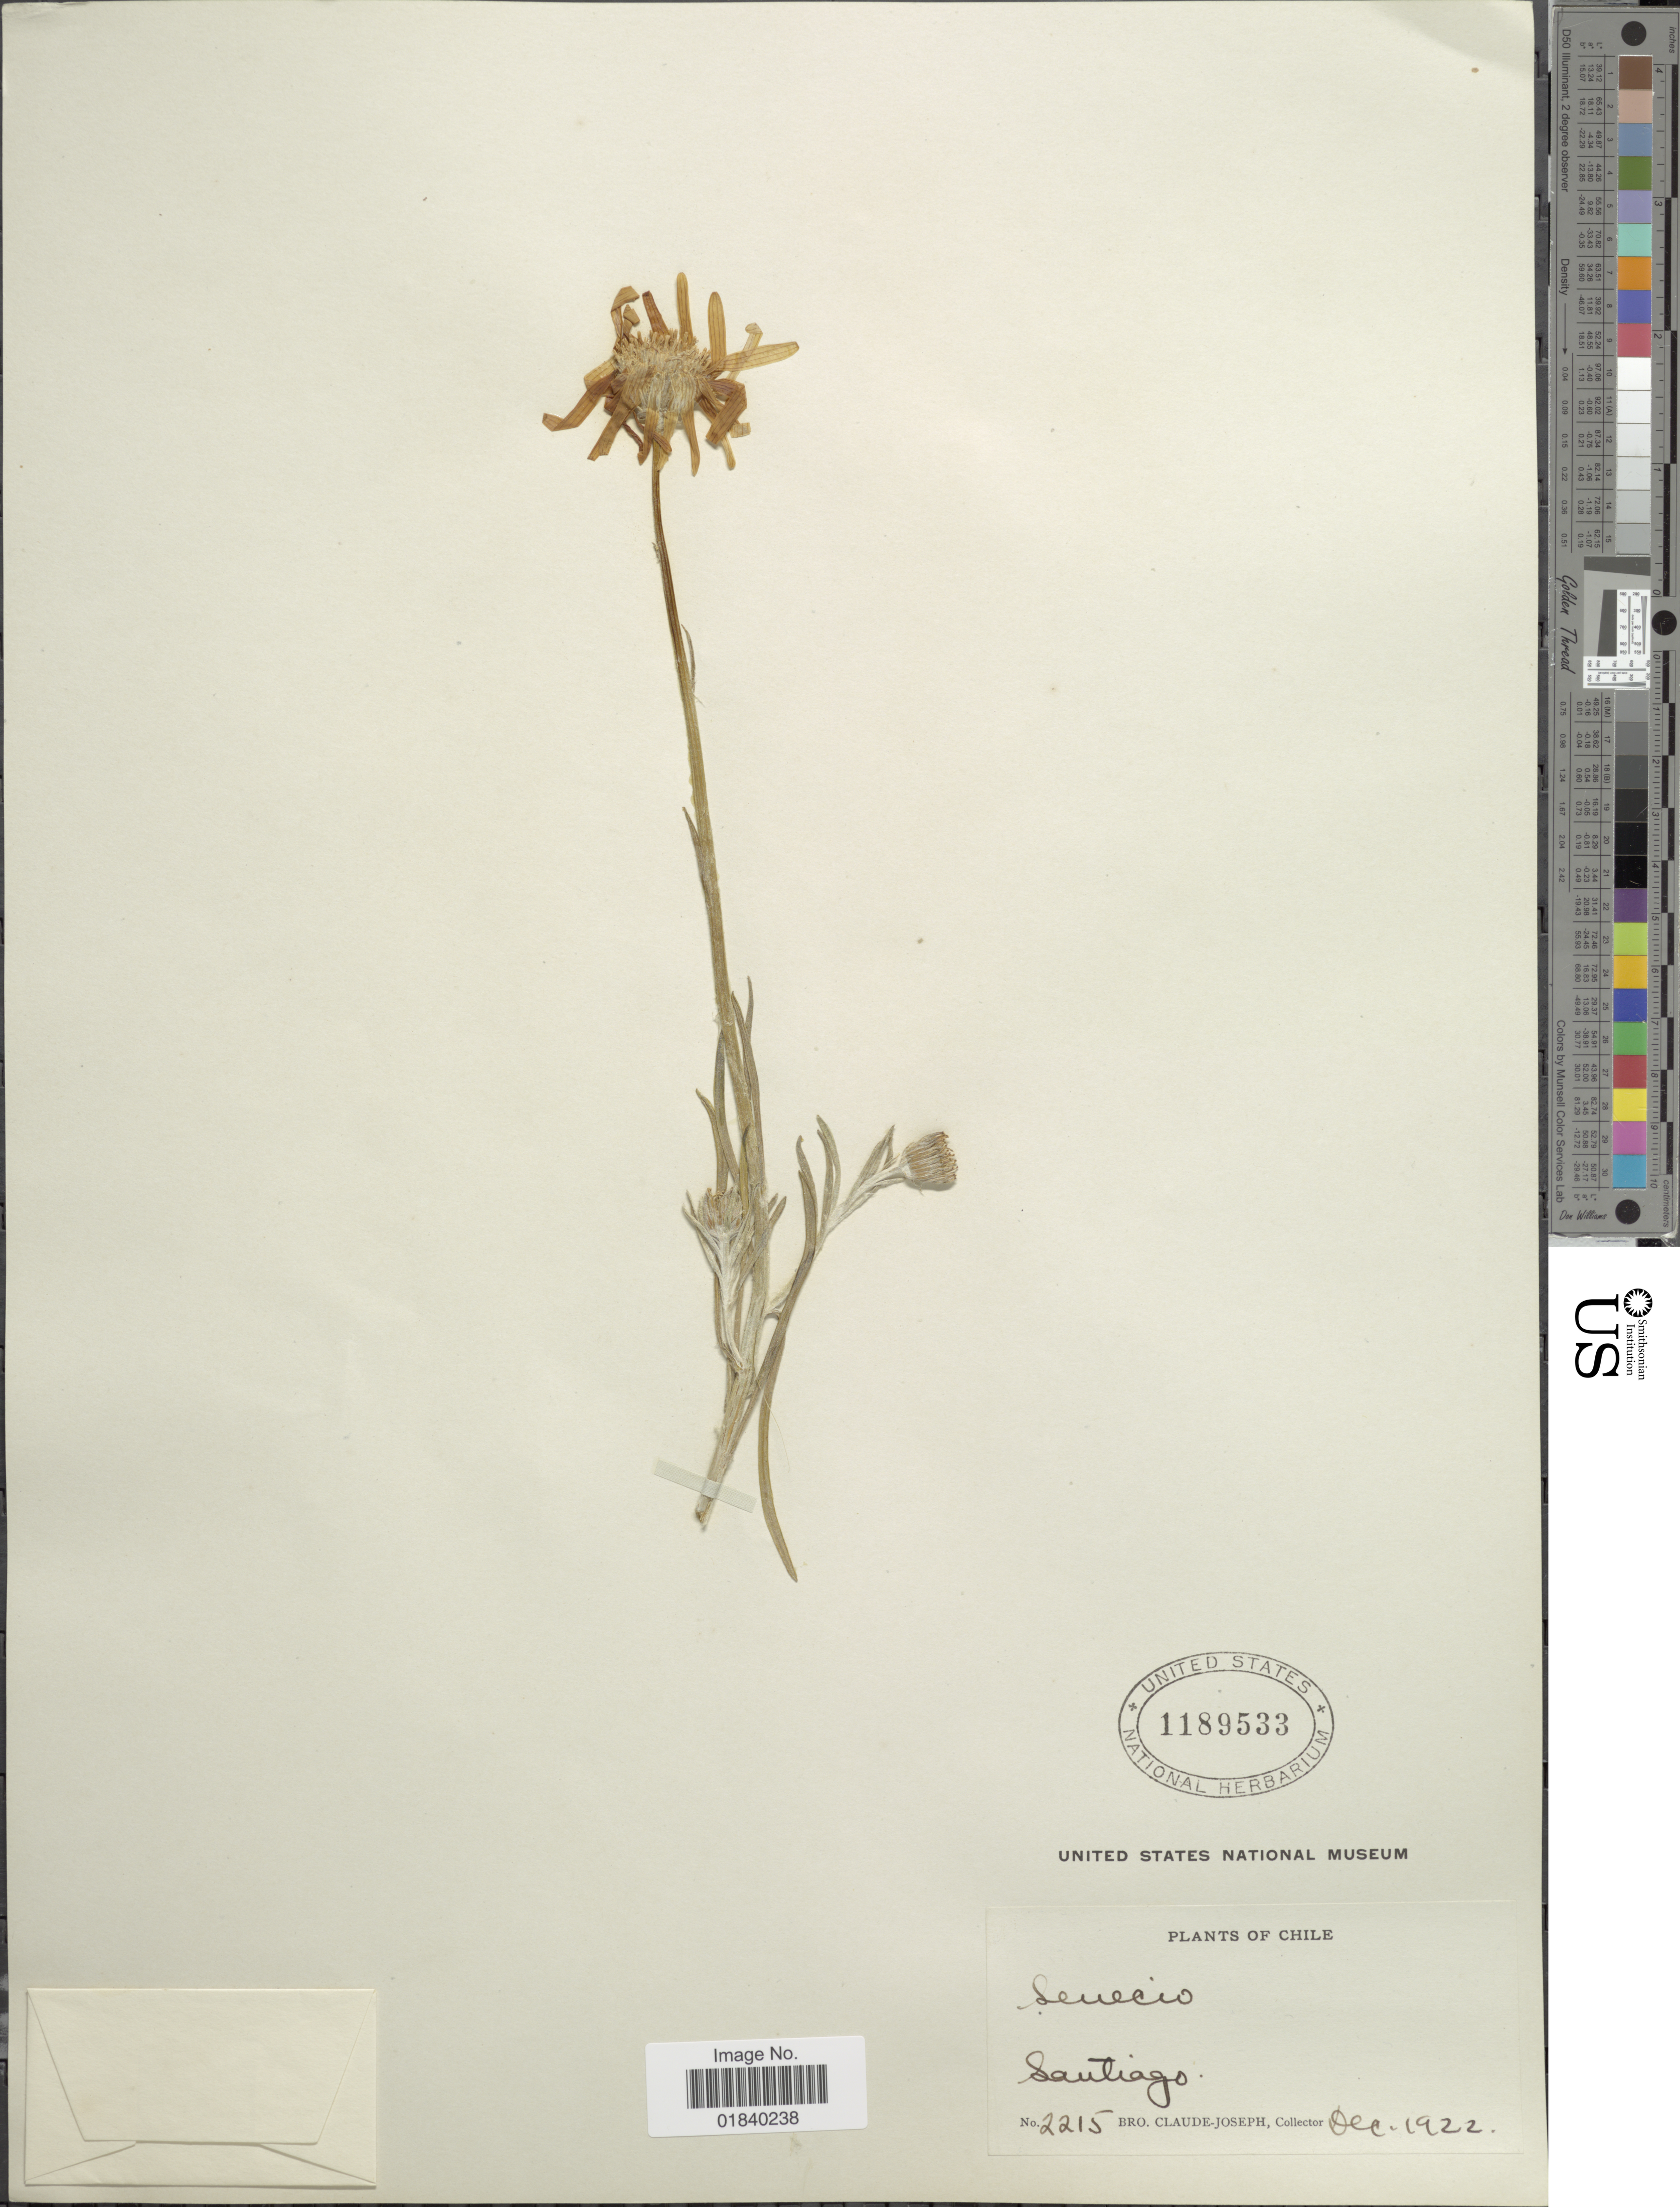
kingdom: Plantae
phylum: Tracheophyta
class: Magnoliopsida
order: Asterales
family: Asteraceae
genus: Senecio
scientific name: Senecio sp.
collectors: Bro. Claude-Joseph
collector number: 2215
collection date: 1922-12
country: Chile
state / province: Región Metropolitana (RM)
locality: Chile. Santiago.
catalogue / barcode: US 1189533